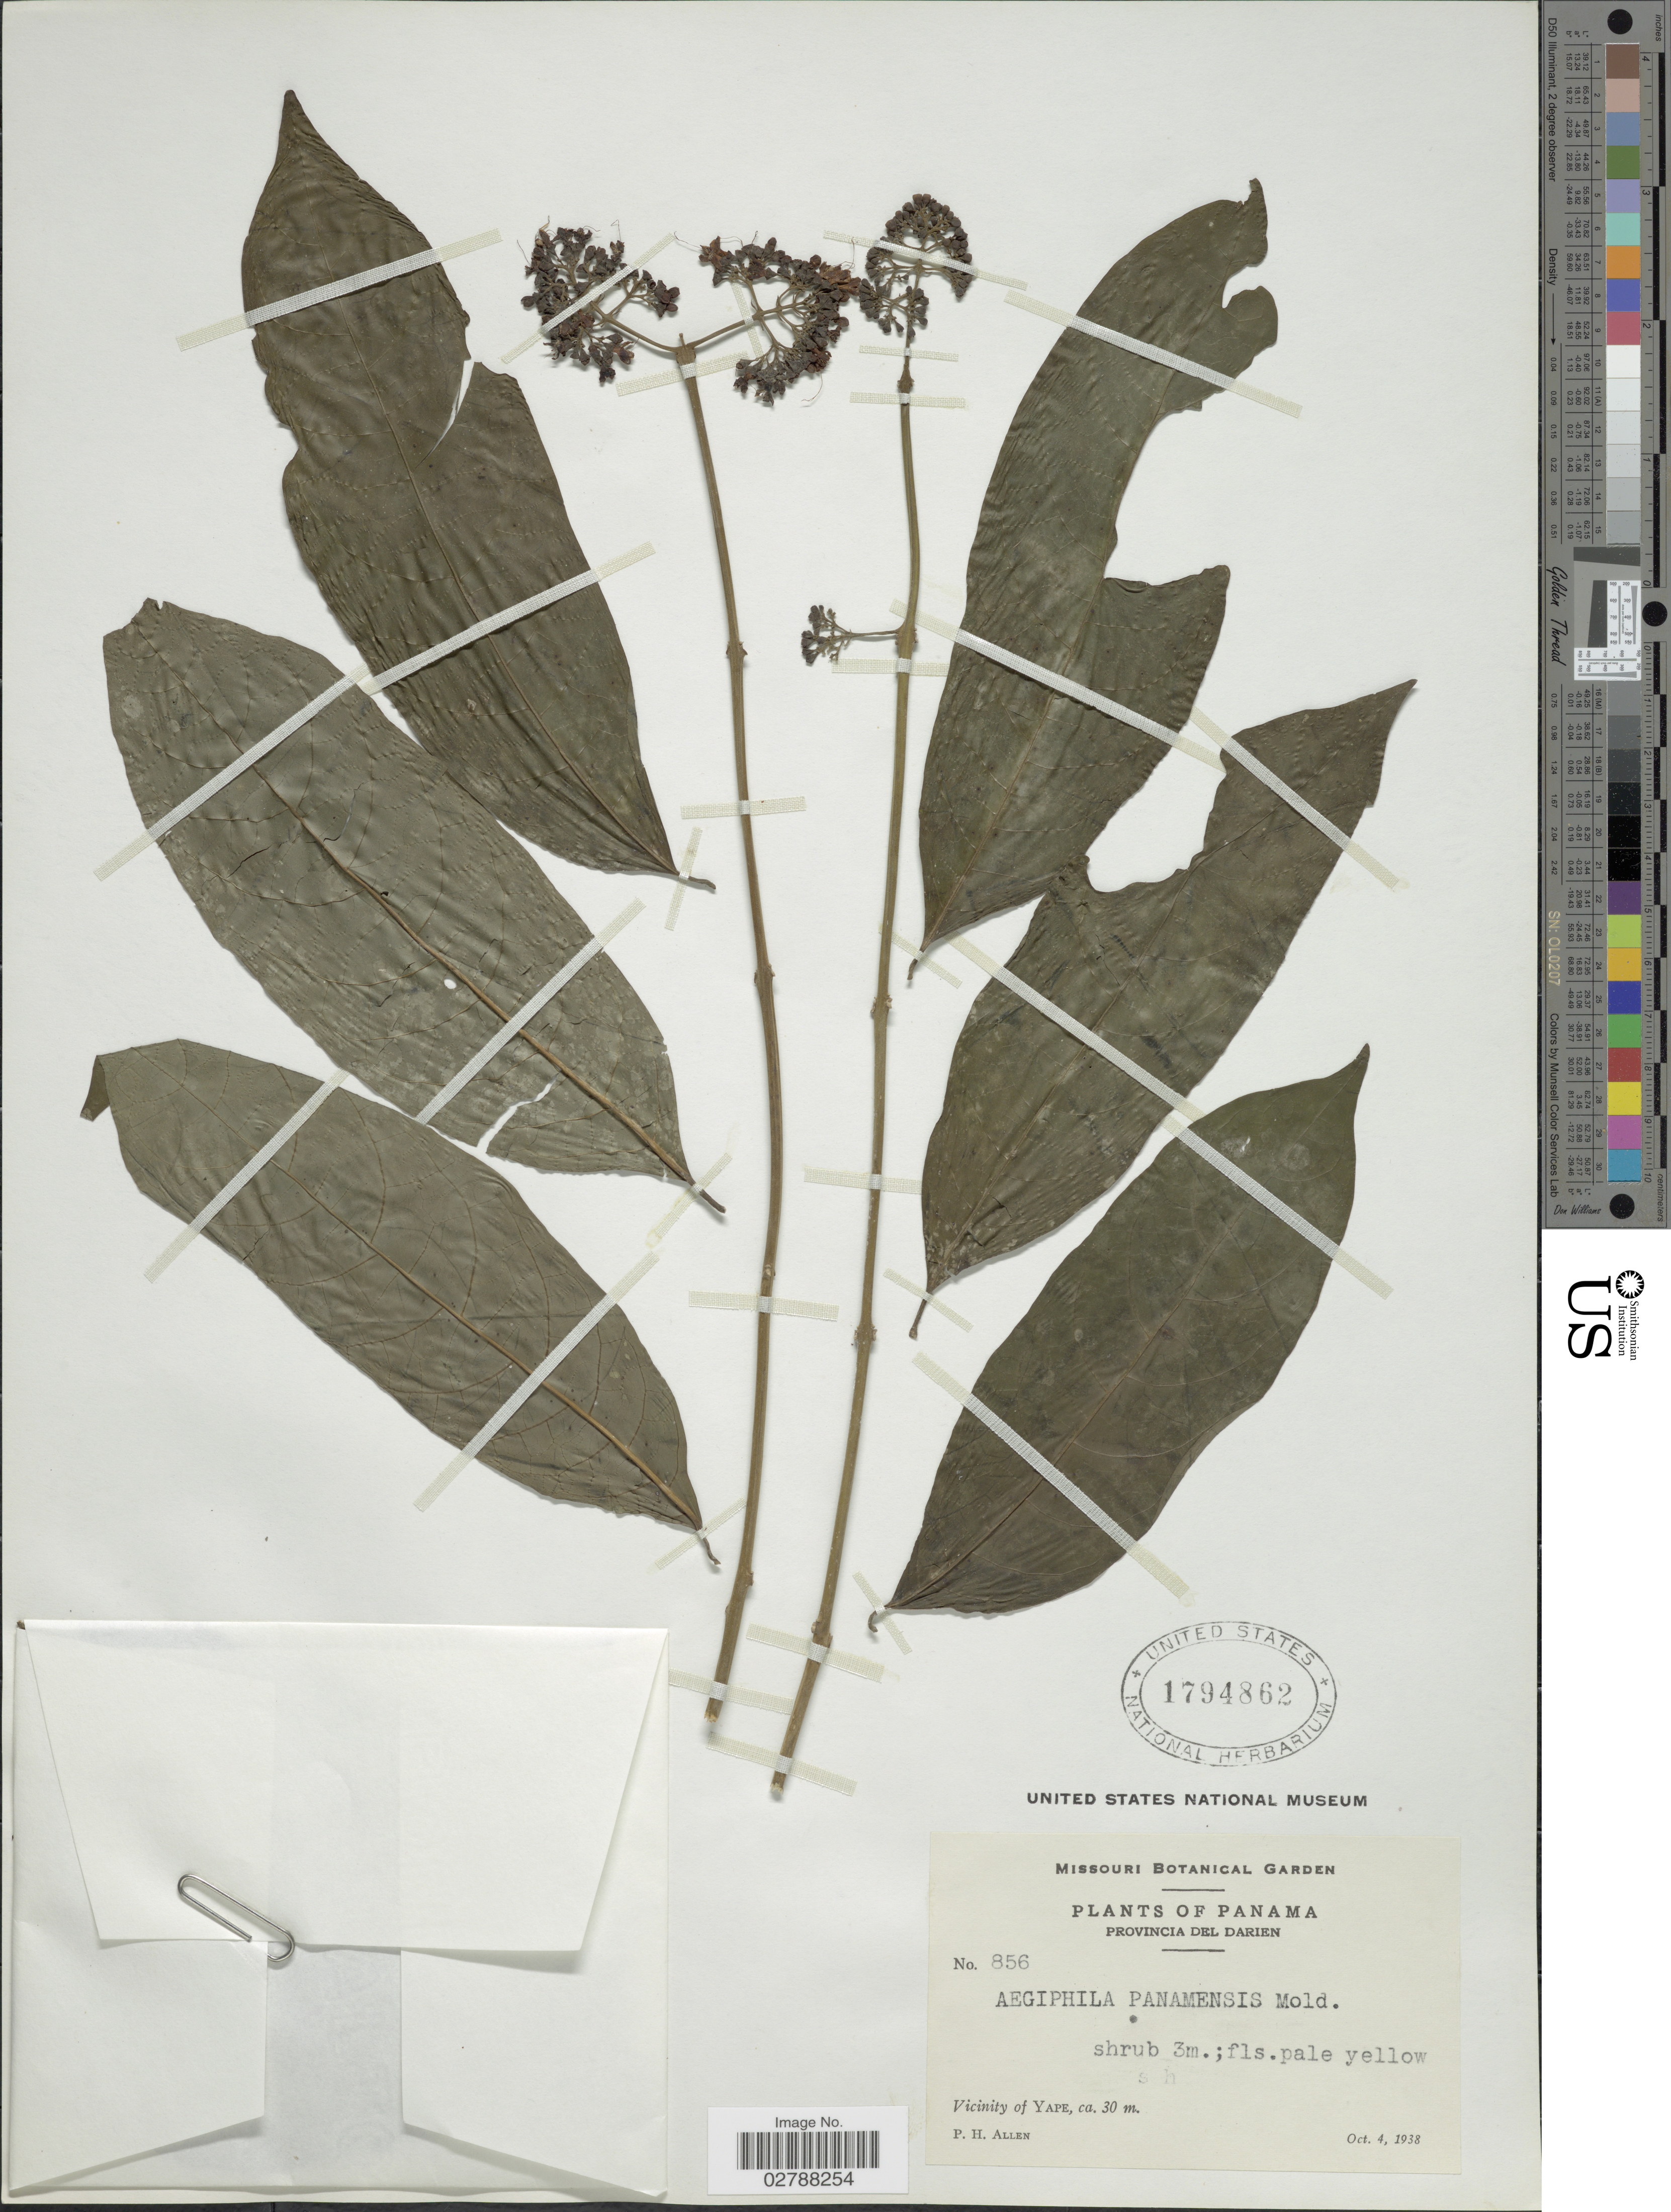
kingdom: Plantae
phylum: Tracheophyta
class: Magnoliopsida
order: Lamiales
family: Lamiaceae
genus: Aegiphila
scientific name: Aegiphila panamensis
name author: Moldenke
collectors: P. H. Allen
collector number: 856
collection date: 1938-10-04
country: Panama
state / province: Darién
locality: Provincia del Darien. Vicinity of Yape.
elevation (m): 30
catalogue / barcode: US 1794862